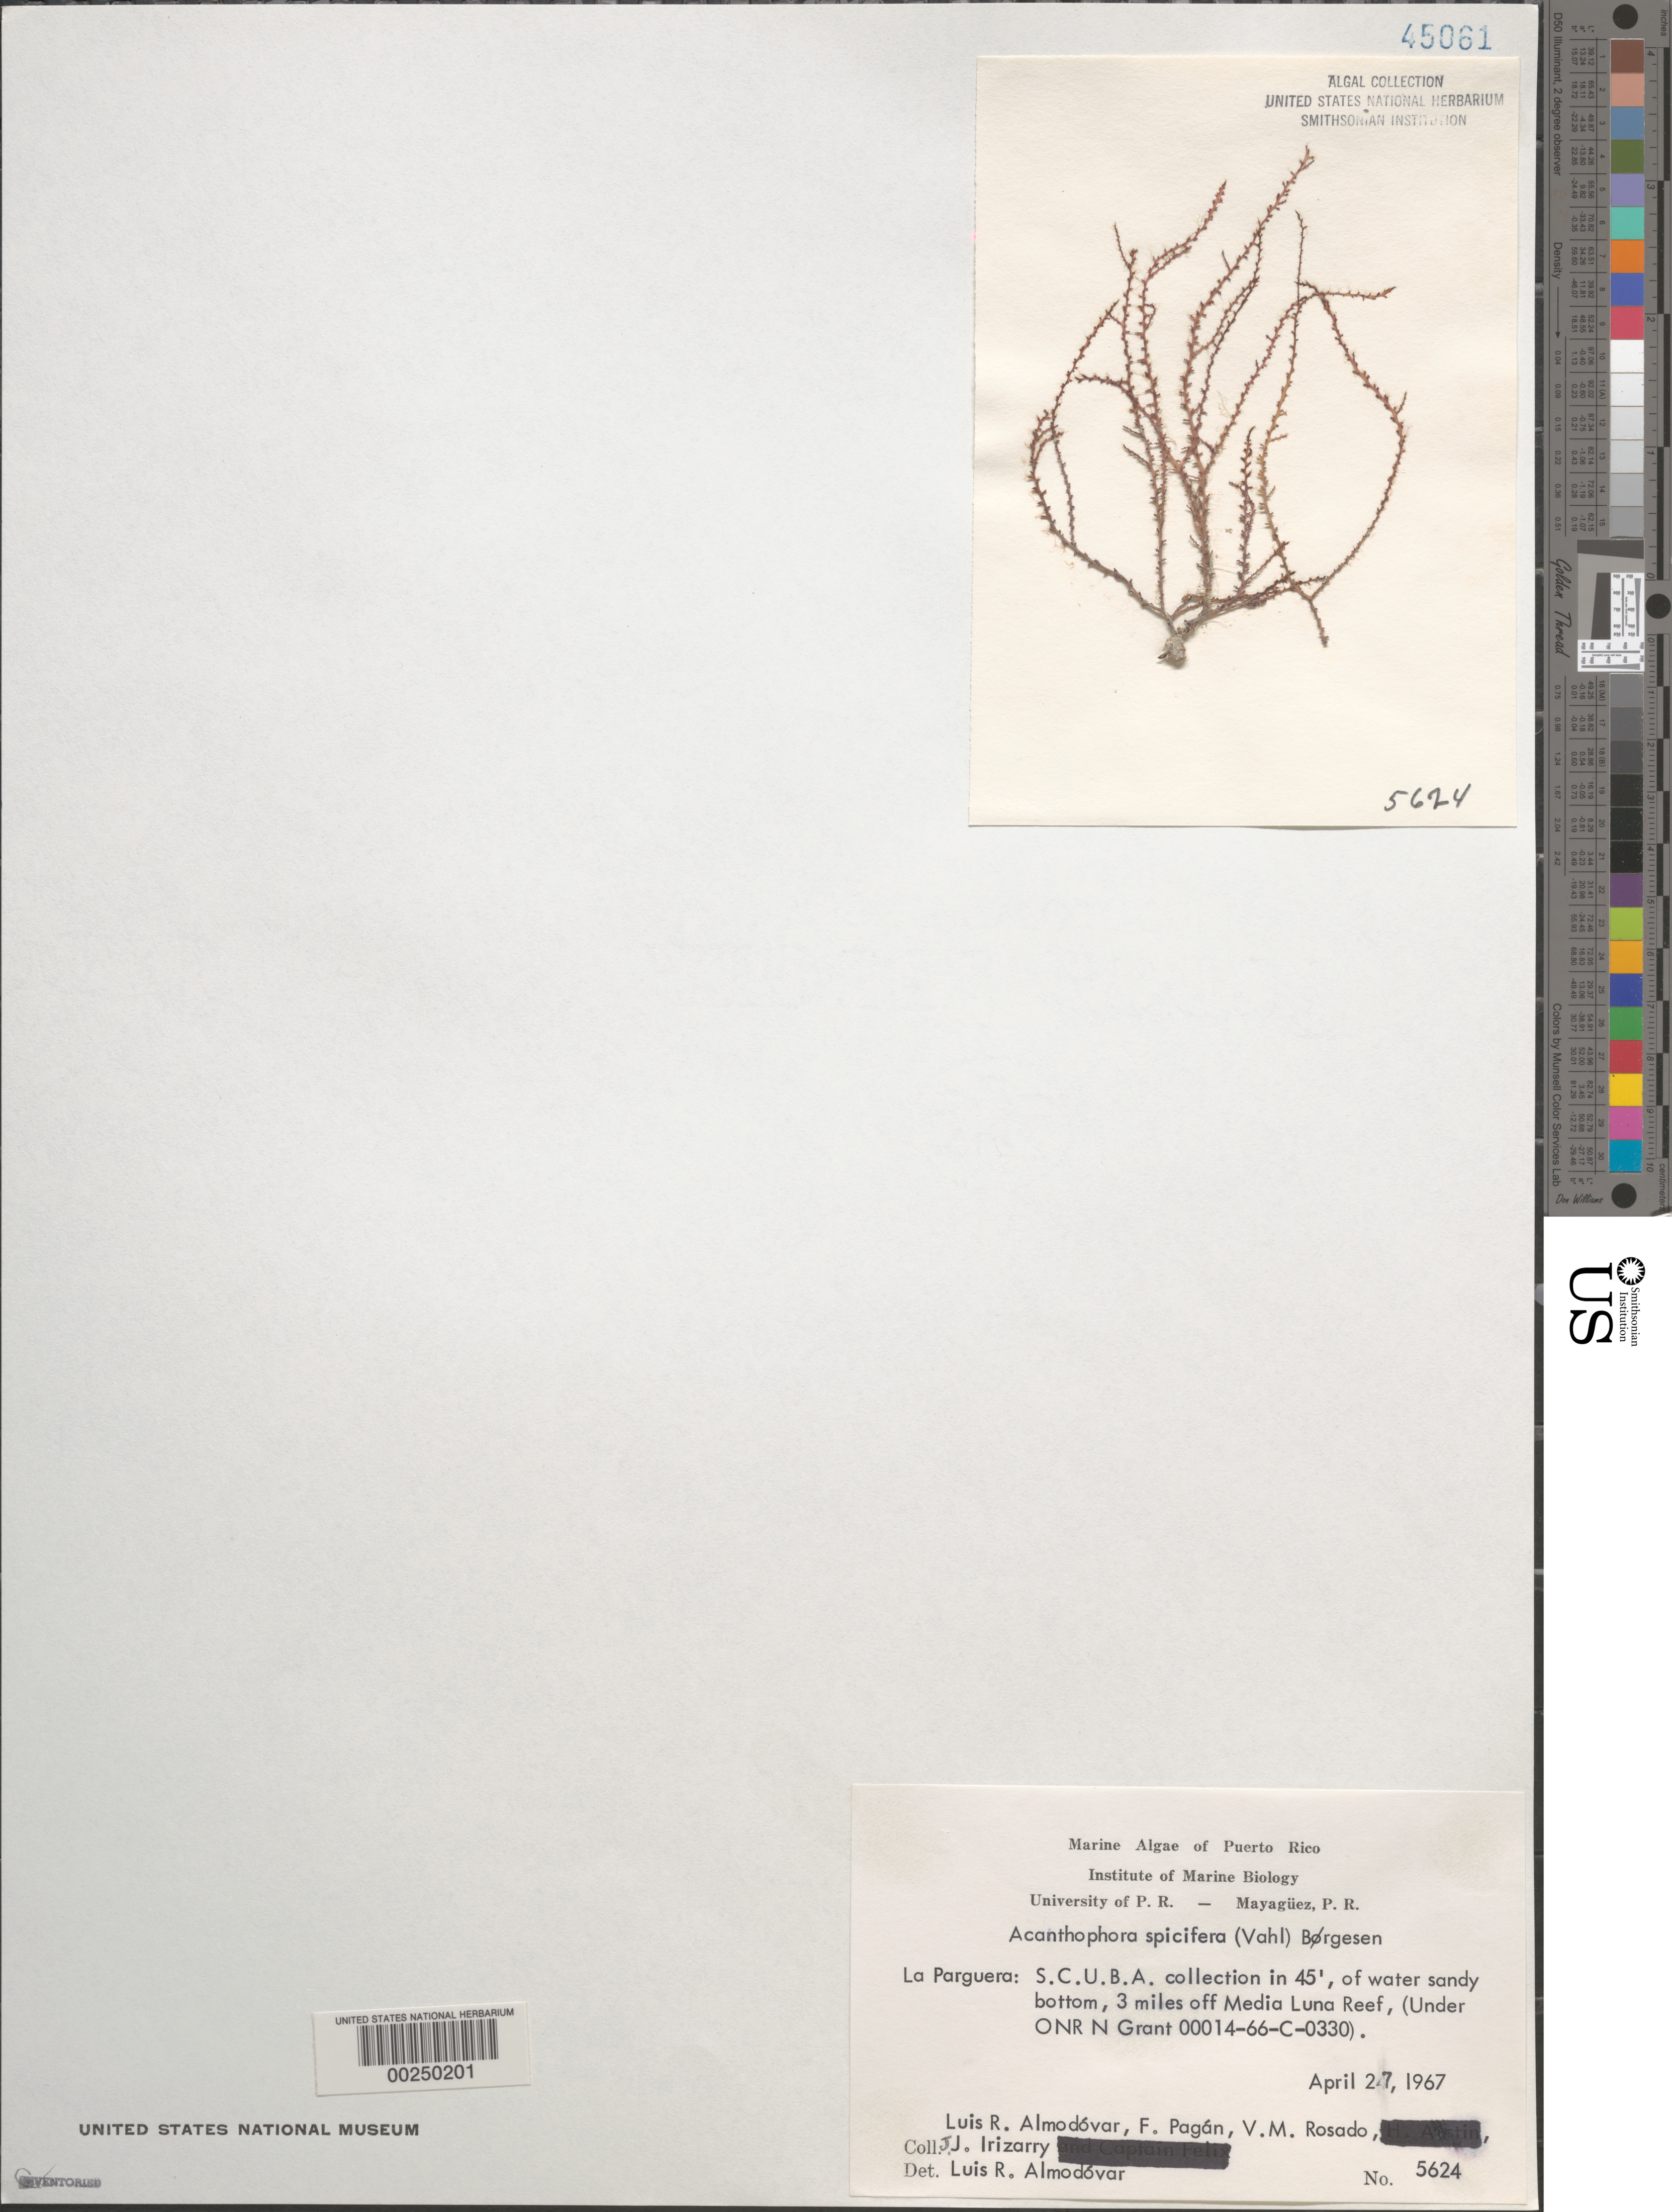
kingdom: Plantae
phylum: Rhodophyta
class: Florideophyceae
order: Ceramiales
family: Rhodomelaceae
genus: Acanthophora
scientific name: Acanthophora spicifera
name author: (Vahl) Børgesen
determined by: Almodovar, L. R.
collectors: L. Almodovar, F. Pagan, V. Rosado & J. Irizarry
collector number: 5624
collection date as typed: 27 Apr 1967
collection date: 1967-04-27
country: Puerto Rico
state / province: Lajas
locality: La Parguera, 3 miles off Media Luna Reef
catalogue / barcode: US 45061